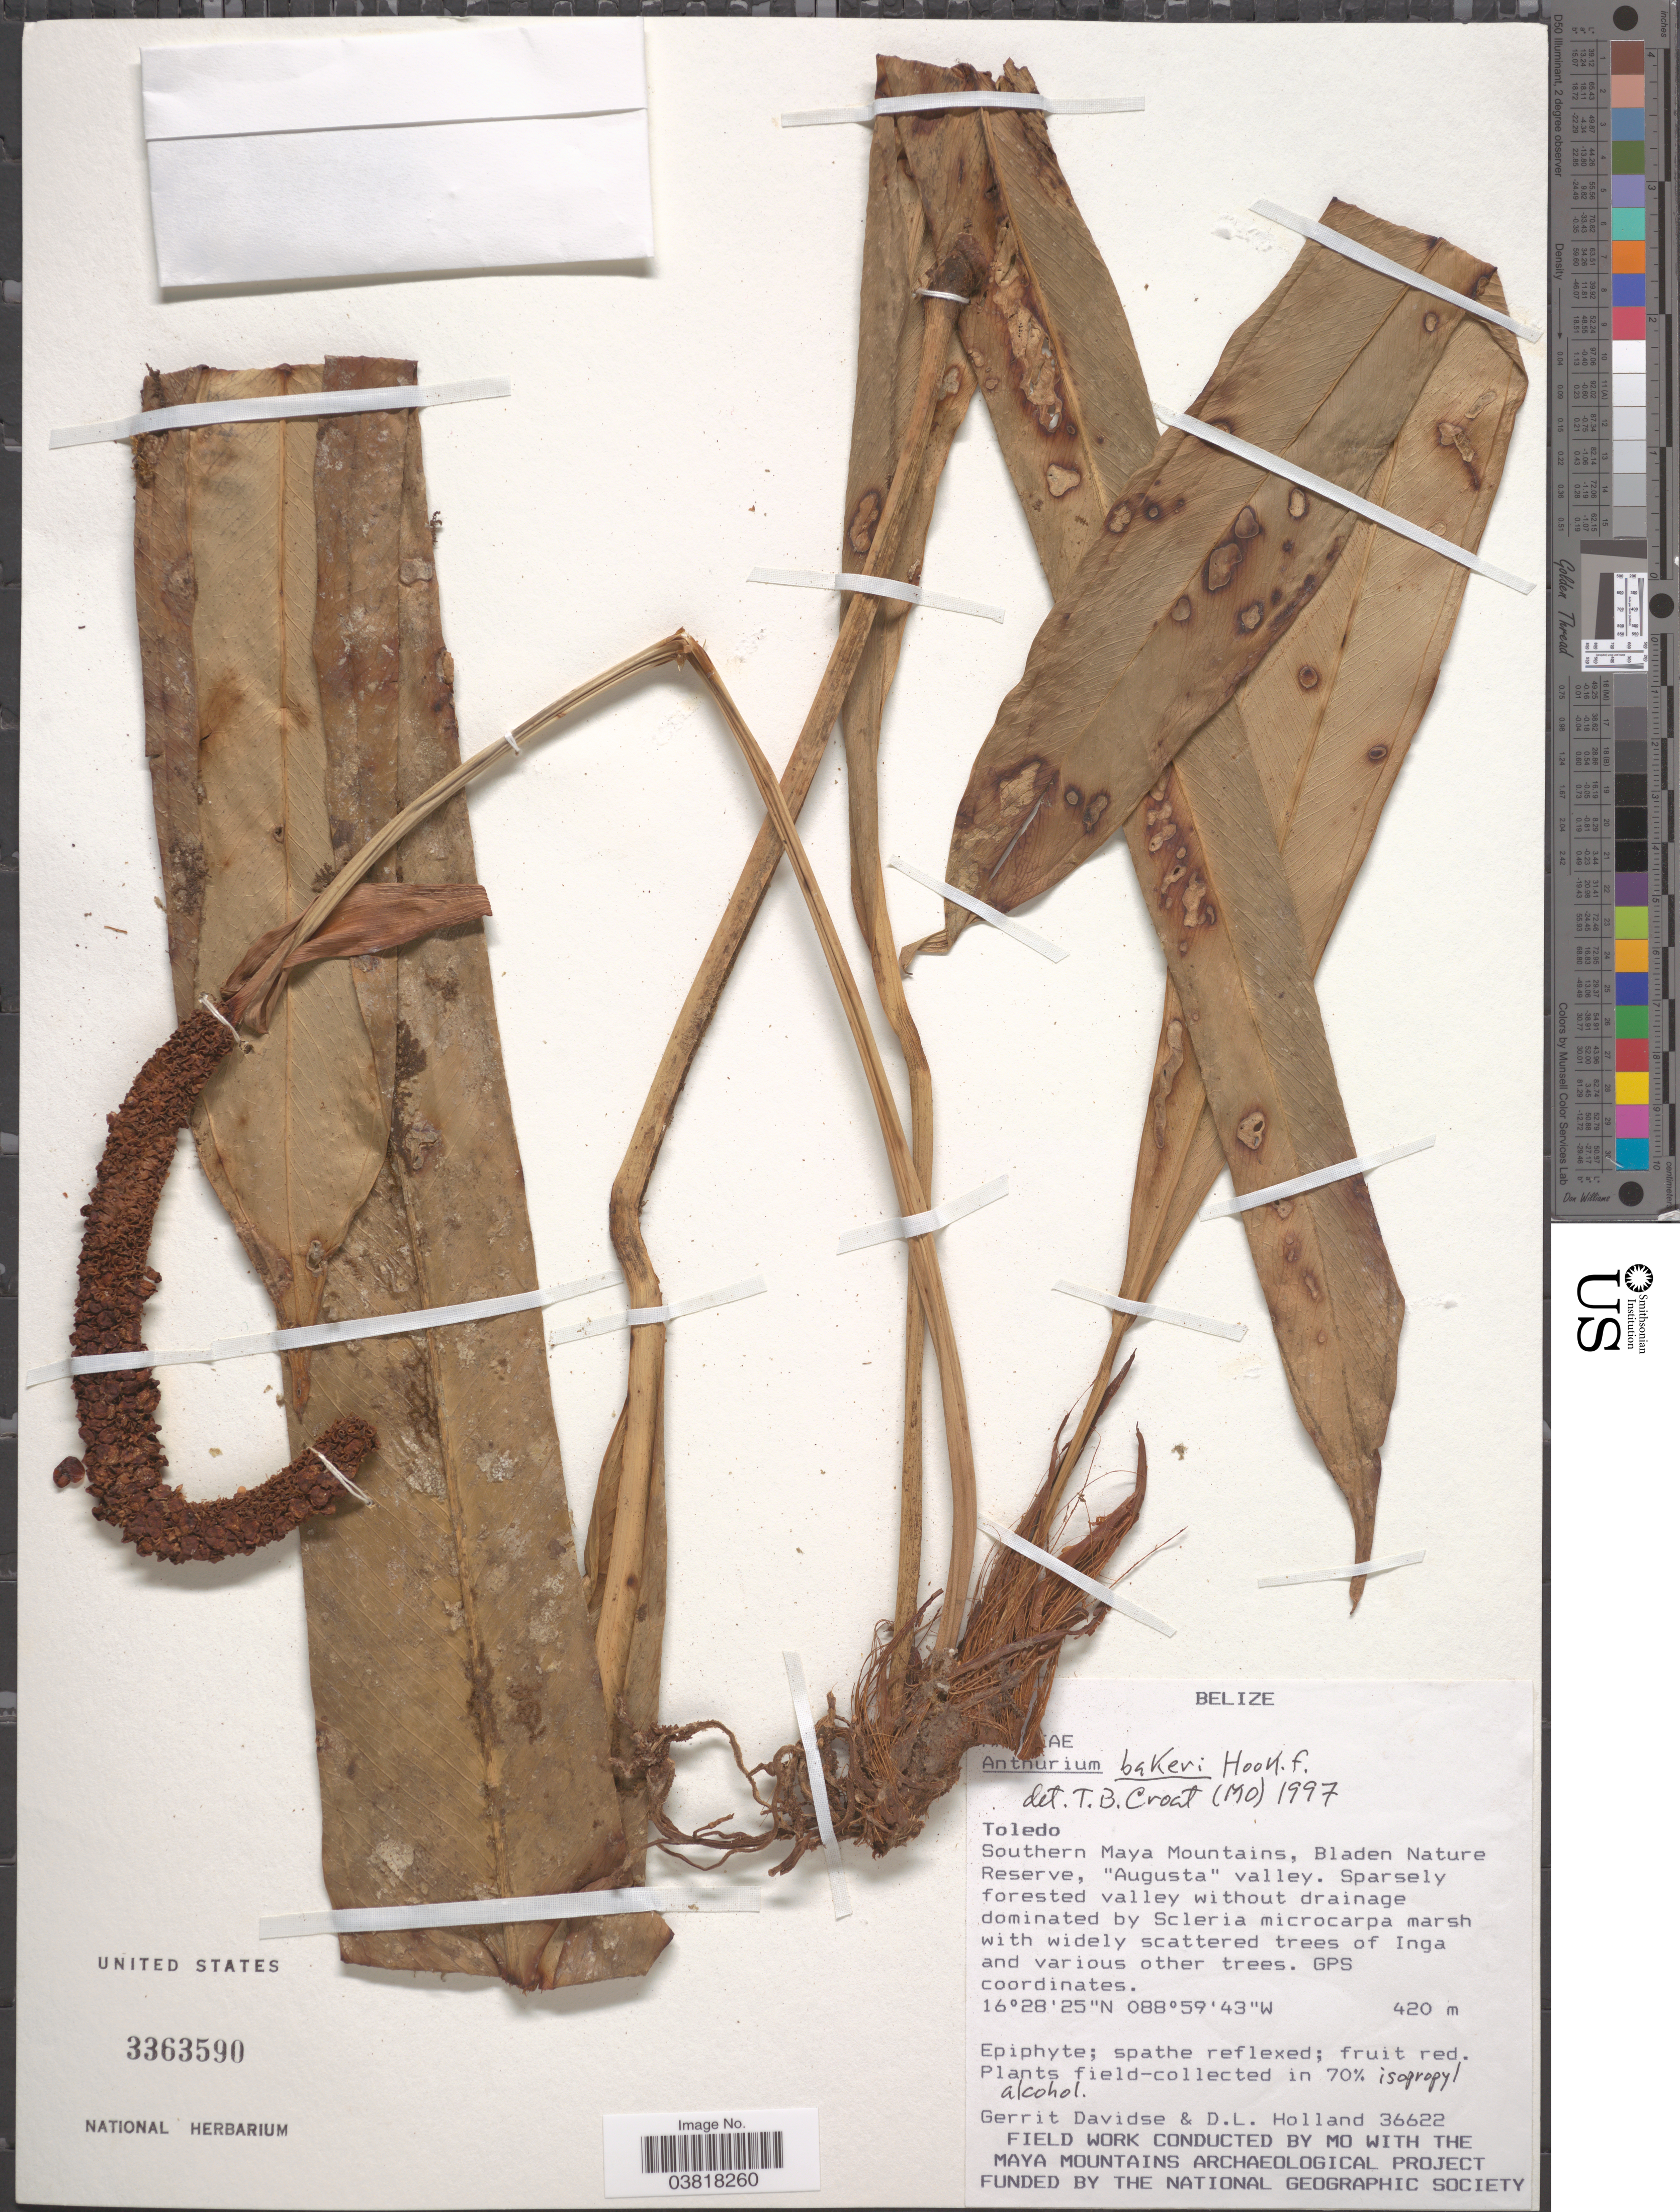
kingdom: Plantae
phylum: Tracheophyta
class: Liliopsida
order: Alismatales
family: Araceae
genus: Anthurium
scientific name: Anthurium bakeri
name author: Hook. f.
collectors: G. Davidse & D. Holland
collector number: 36622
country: Belize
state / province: Toledo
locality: Southern Maya Mountains, Bladen Nature Reserve, "Augusta" valley.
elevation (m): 420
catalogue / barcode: US 3363590